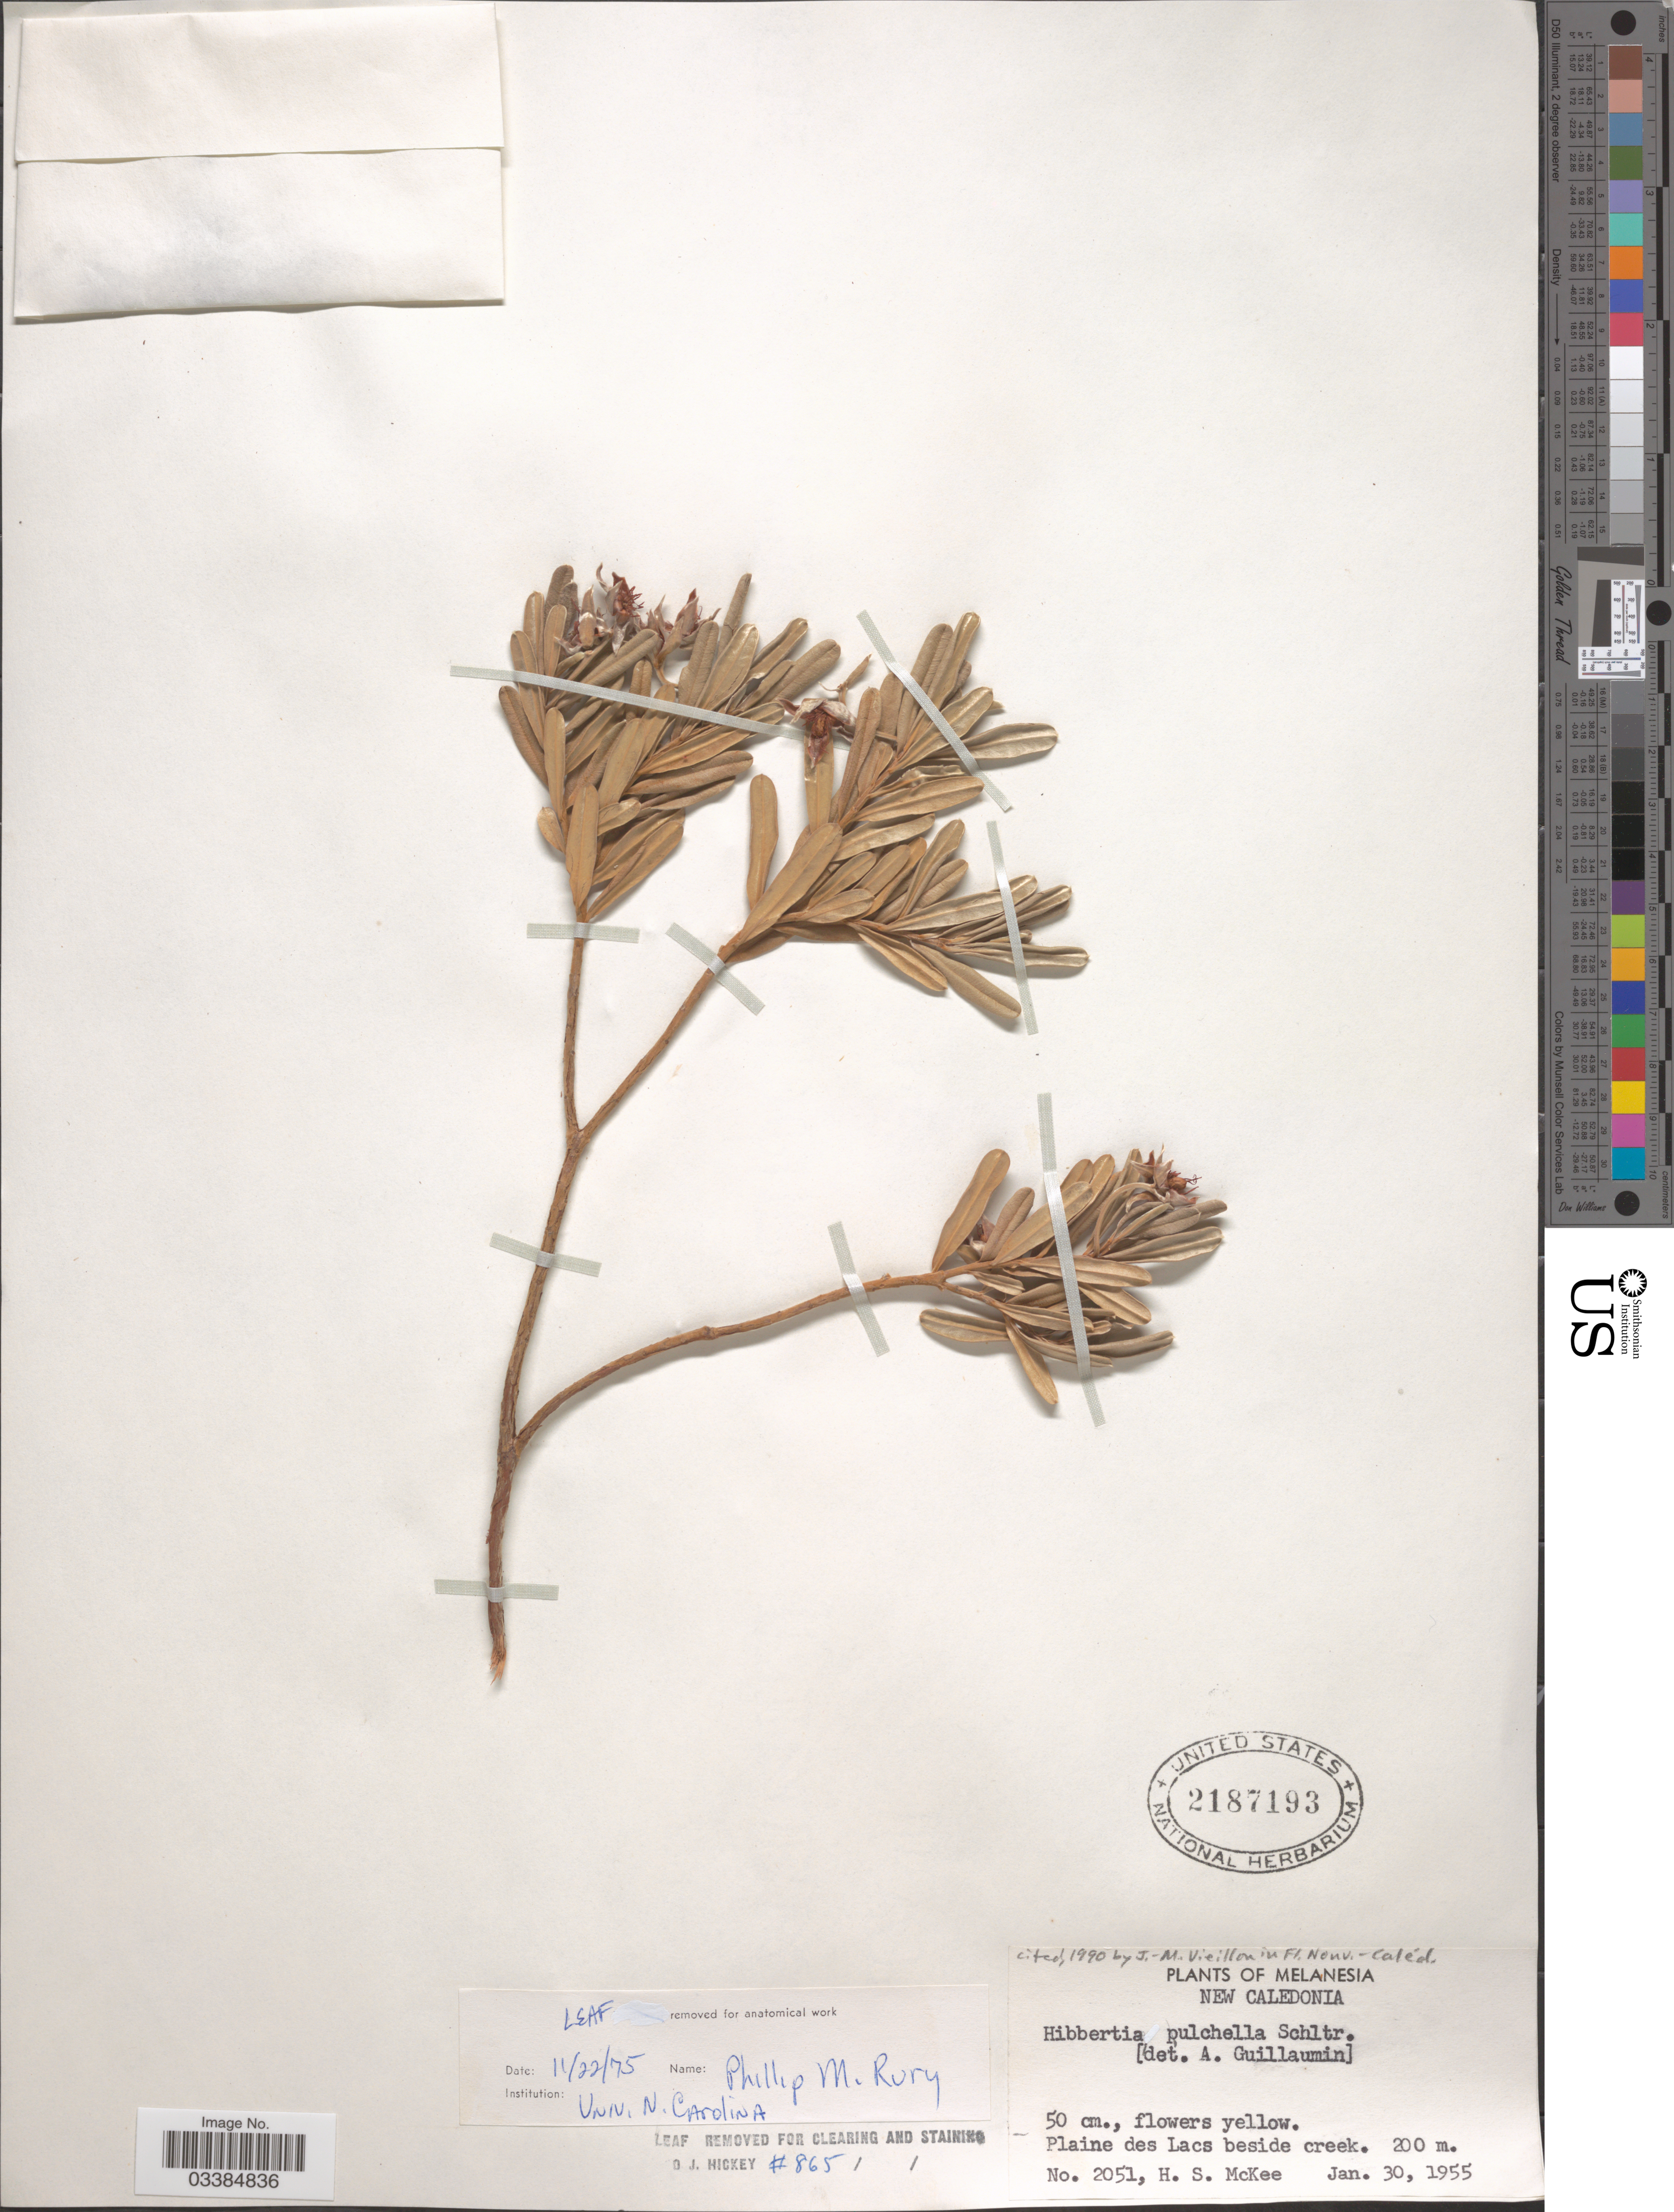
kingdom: Plantae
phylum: Tracheophyta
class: Magnoliopsida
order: Dilleniales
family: Dilleniaceae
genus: Hibbertia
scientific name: Hibbertia pulchella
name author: (Brongn. & Gris) Schltr.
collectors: H. S. McKee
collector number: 2051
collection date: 1955-01-30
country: New Caledonia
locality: Plaine des Lacs beside creek.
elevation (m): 200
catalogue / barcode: US 2187193